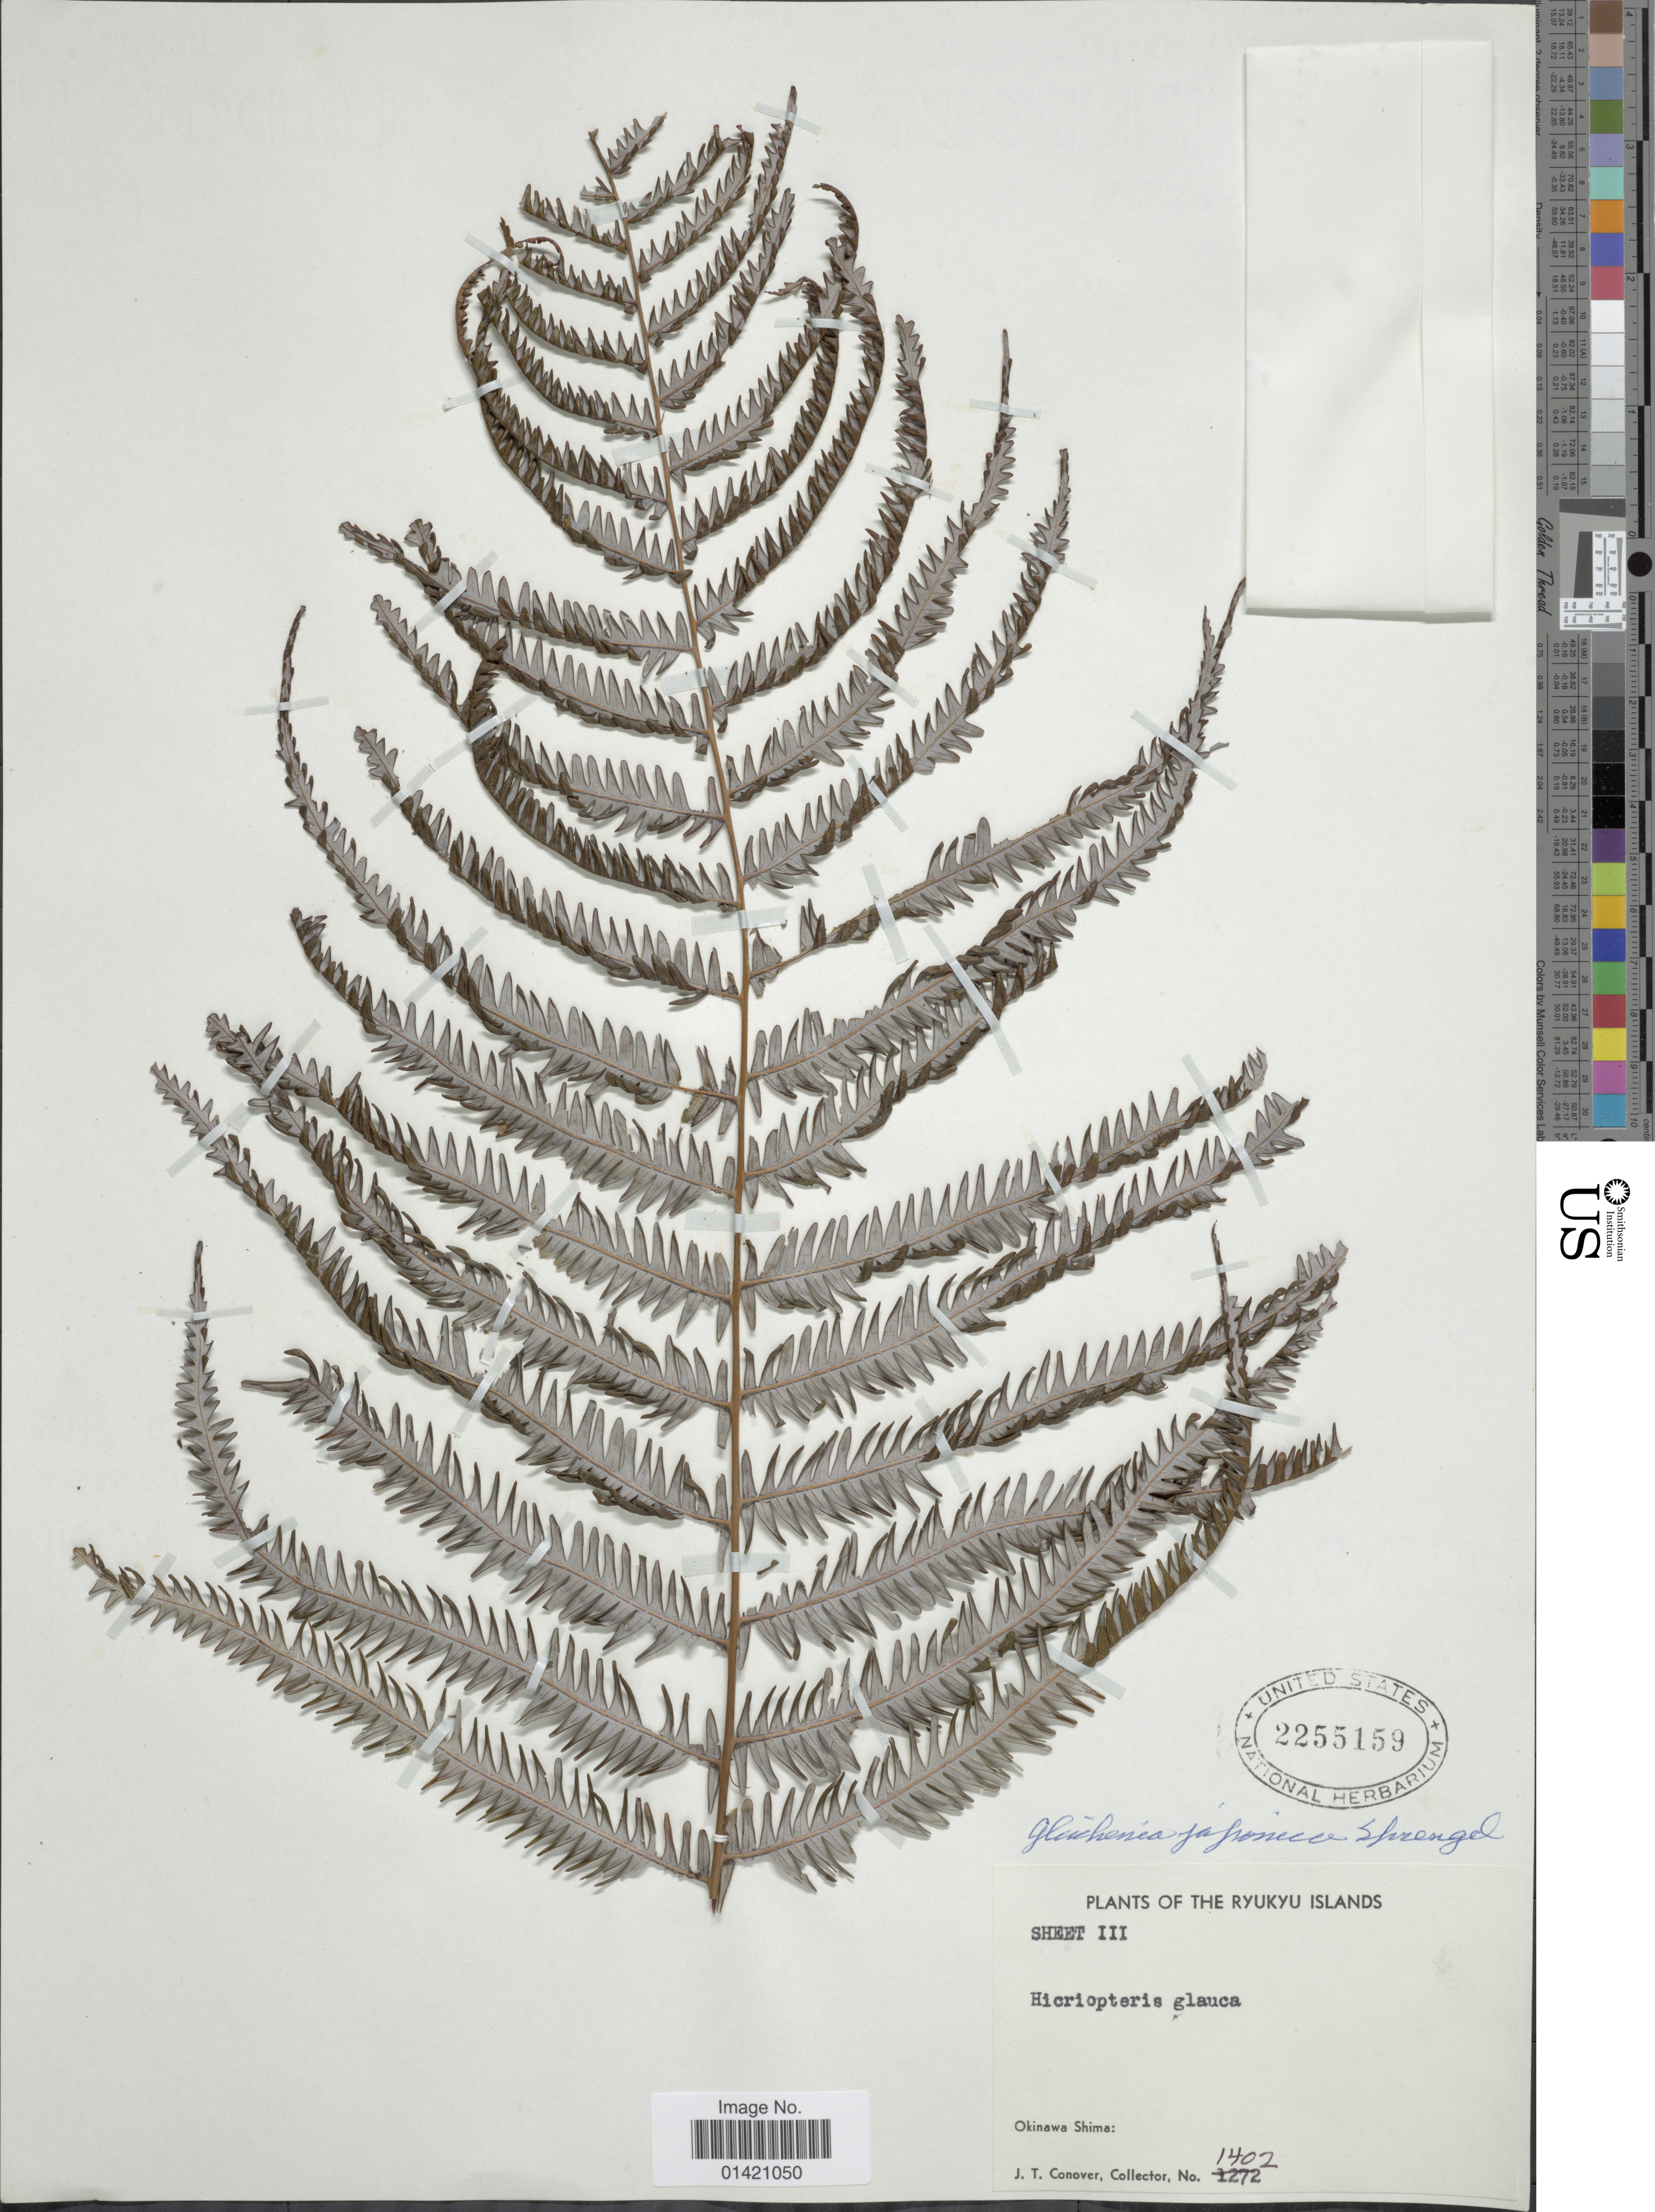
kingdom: Plantae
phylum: Tracheophyta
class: Polypodiopsida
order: Gleicheniales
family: Gleicheniaceae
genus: Diplopterygium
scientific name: Diplopterygium glaucum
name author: (Thunb. ex Houtt.) Nakai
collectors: J. T. Conover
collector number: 1402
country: Japan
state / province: Okinawa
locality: Ryukyu Islands. Okinawa Shima.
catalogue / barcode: US 2255159